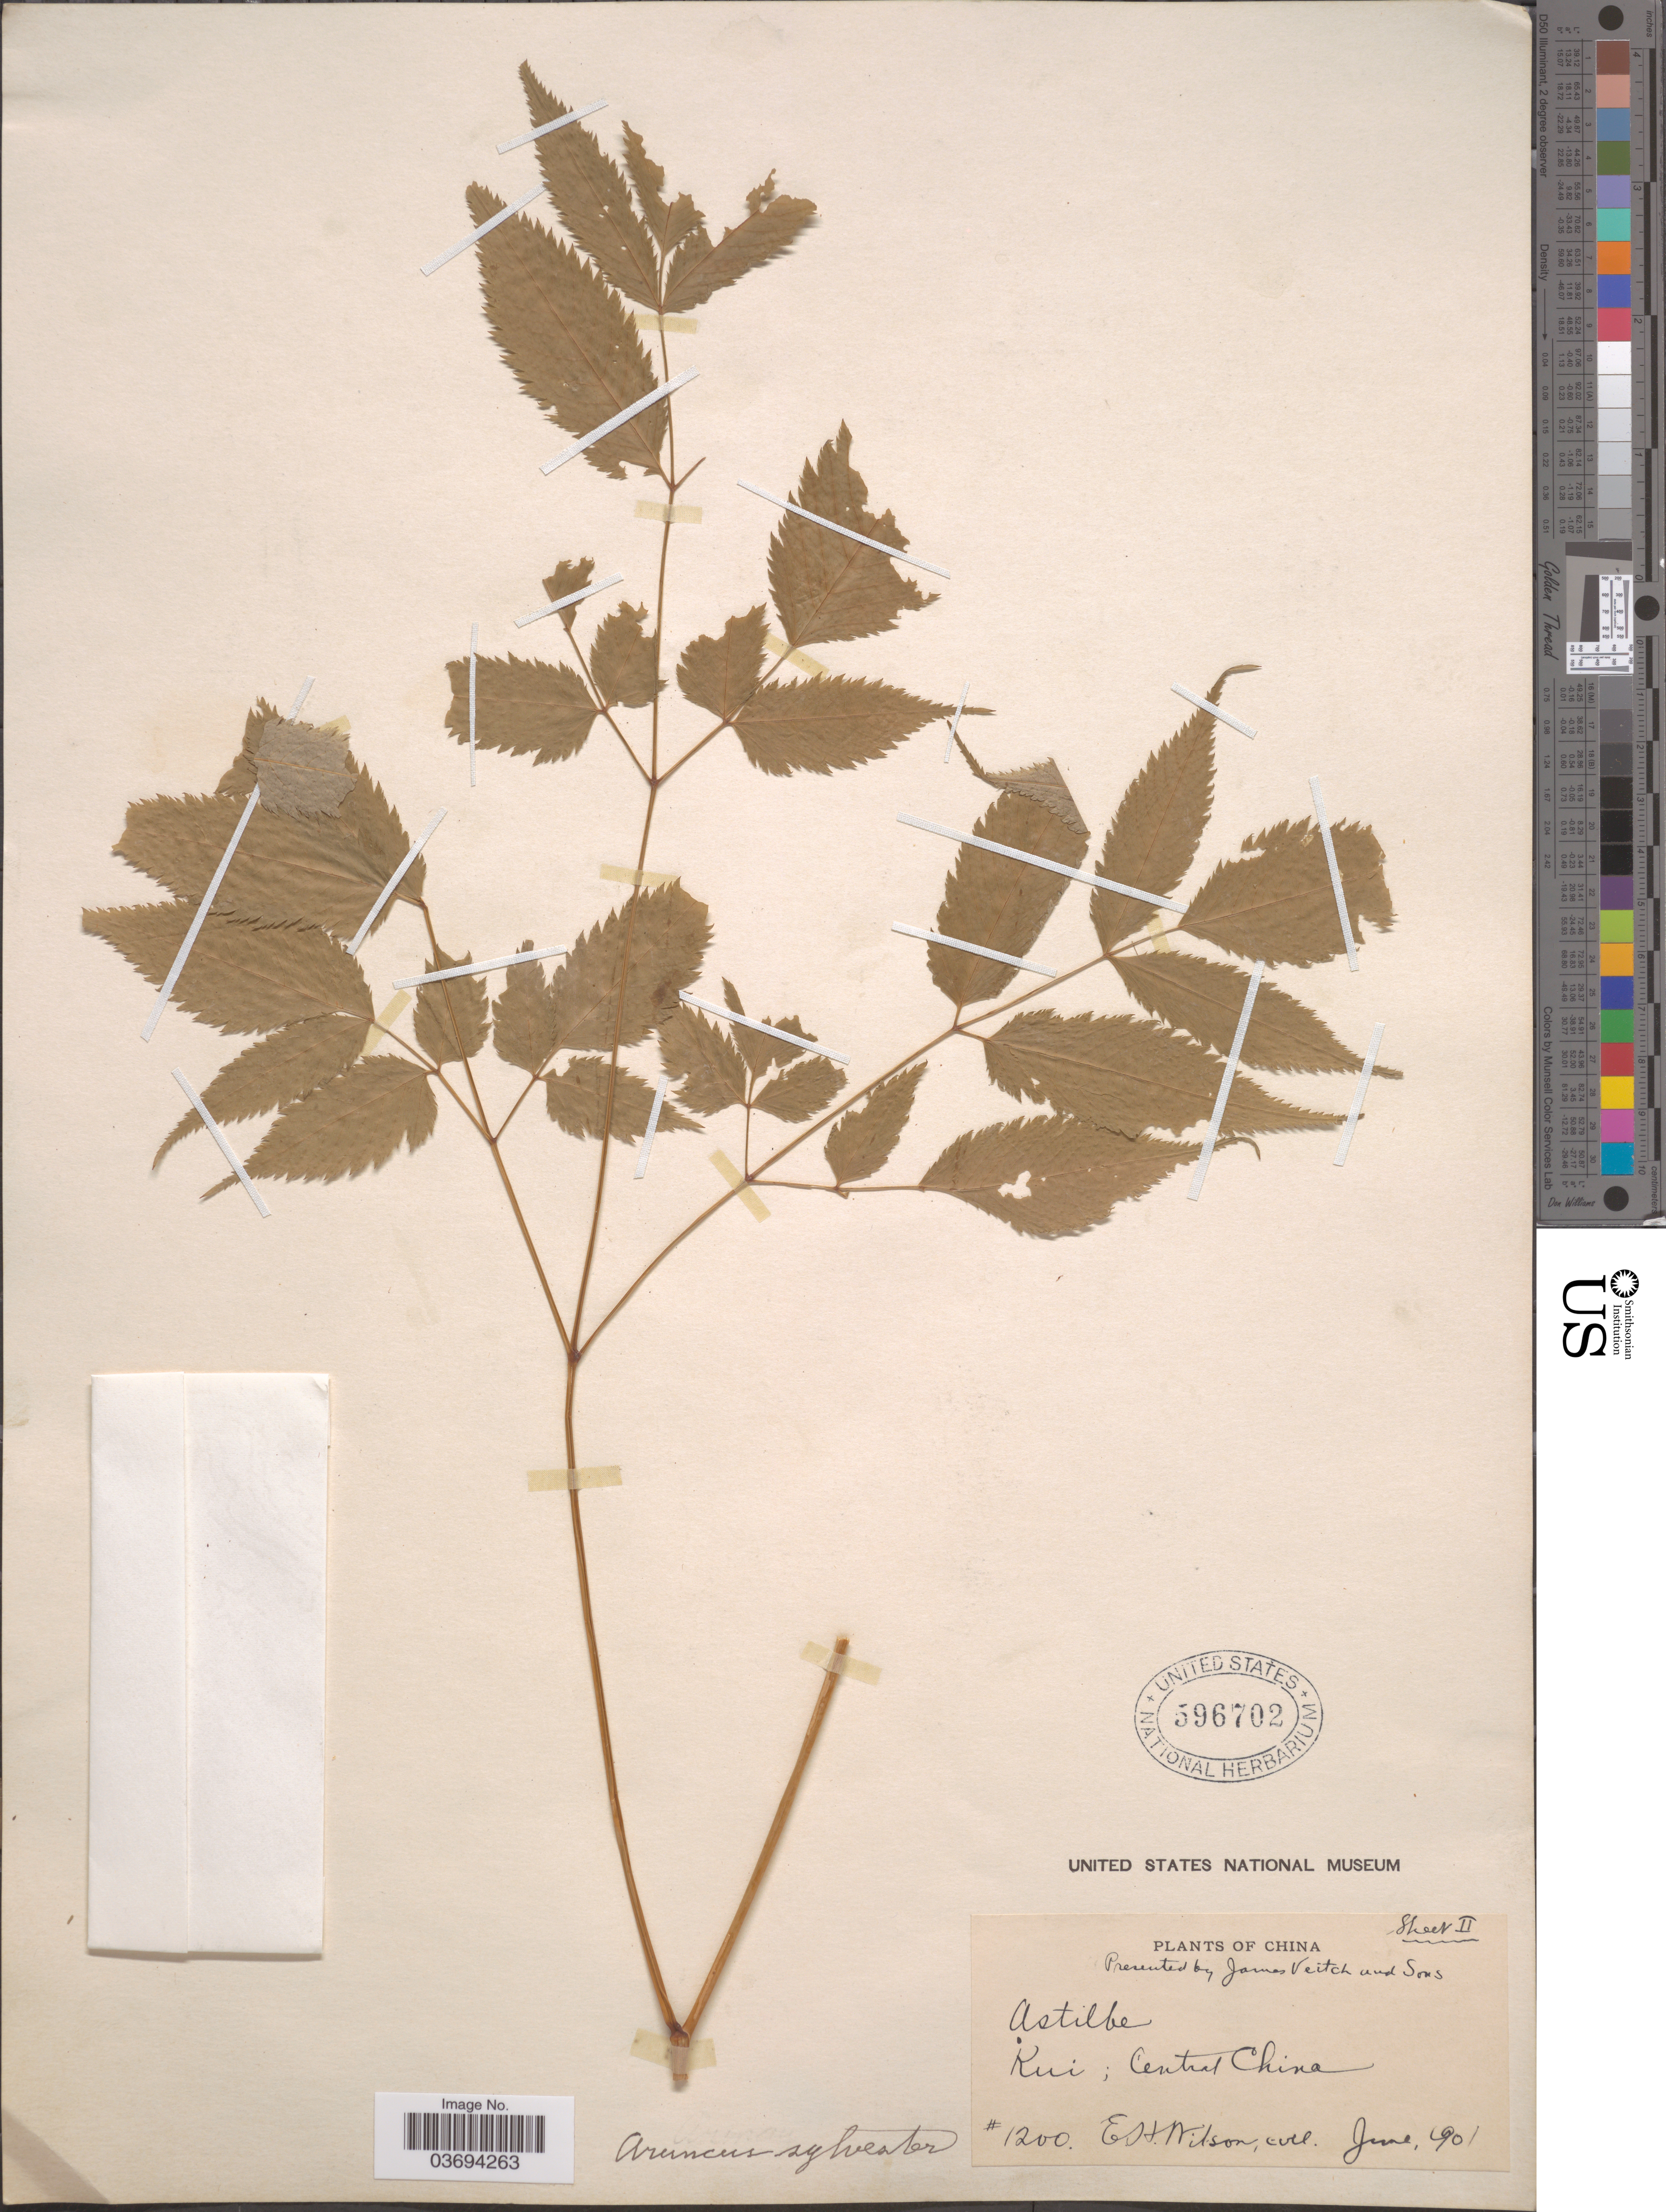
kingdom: Plantae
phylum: Tracheophyta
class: Magnoliopsida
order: Rosales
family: Rosaceae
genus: Aruncus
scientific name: Aruncus sylvester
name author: Kostel. ex Maxim.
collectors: E. Wilson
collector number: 1200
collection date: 1901-06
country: China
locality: Kui; Central China.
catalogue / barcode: US 596702